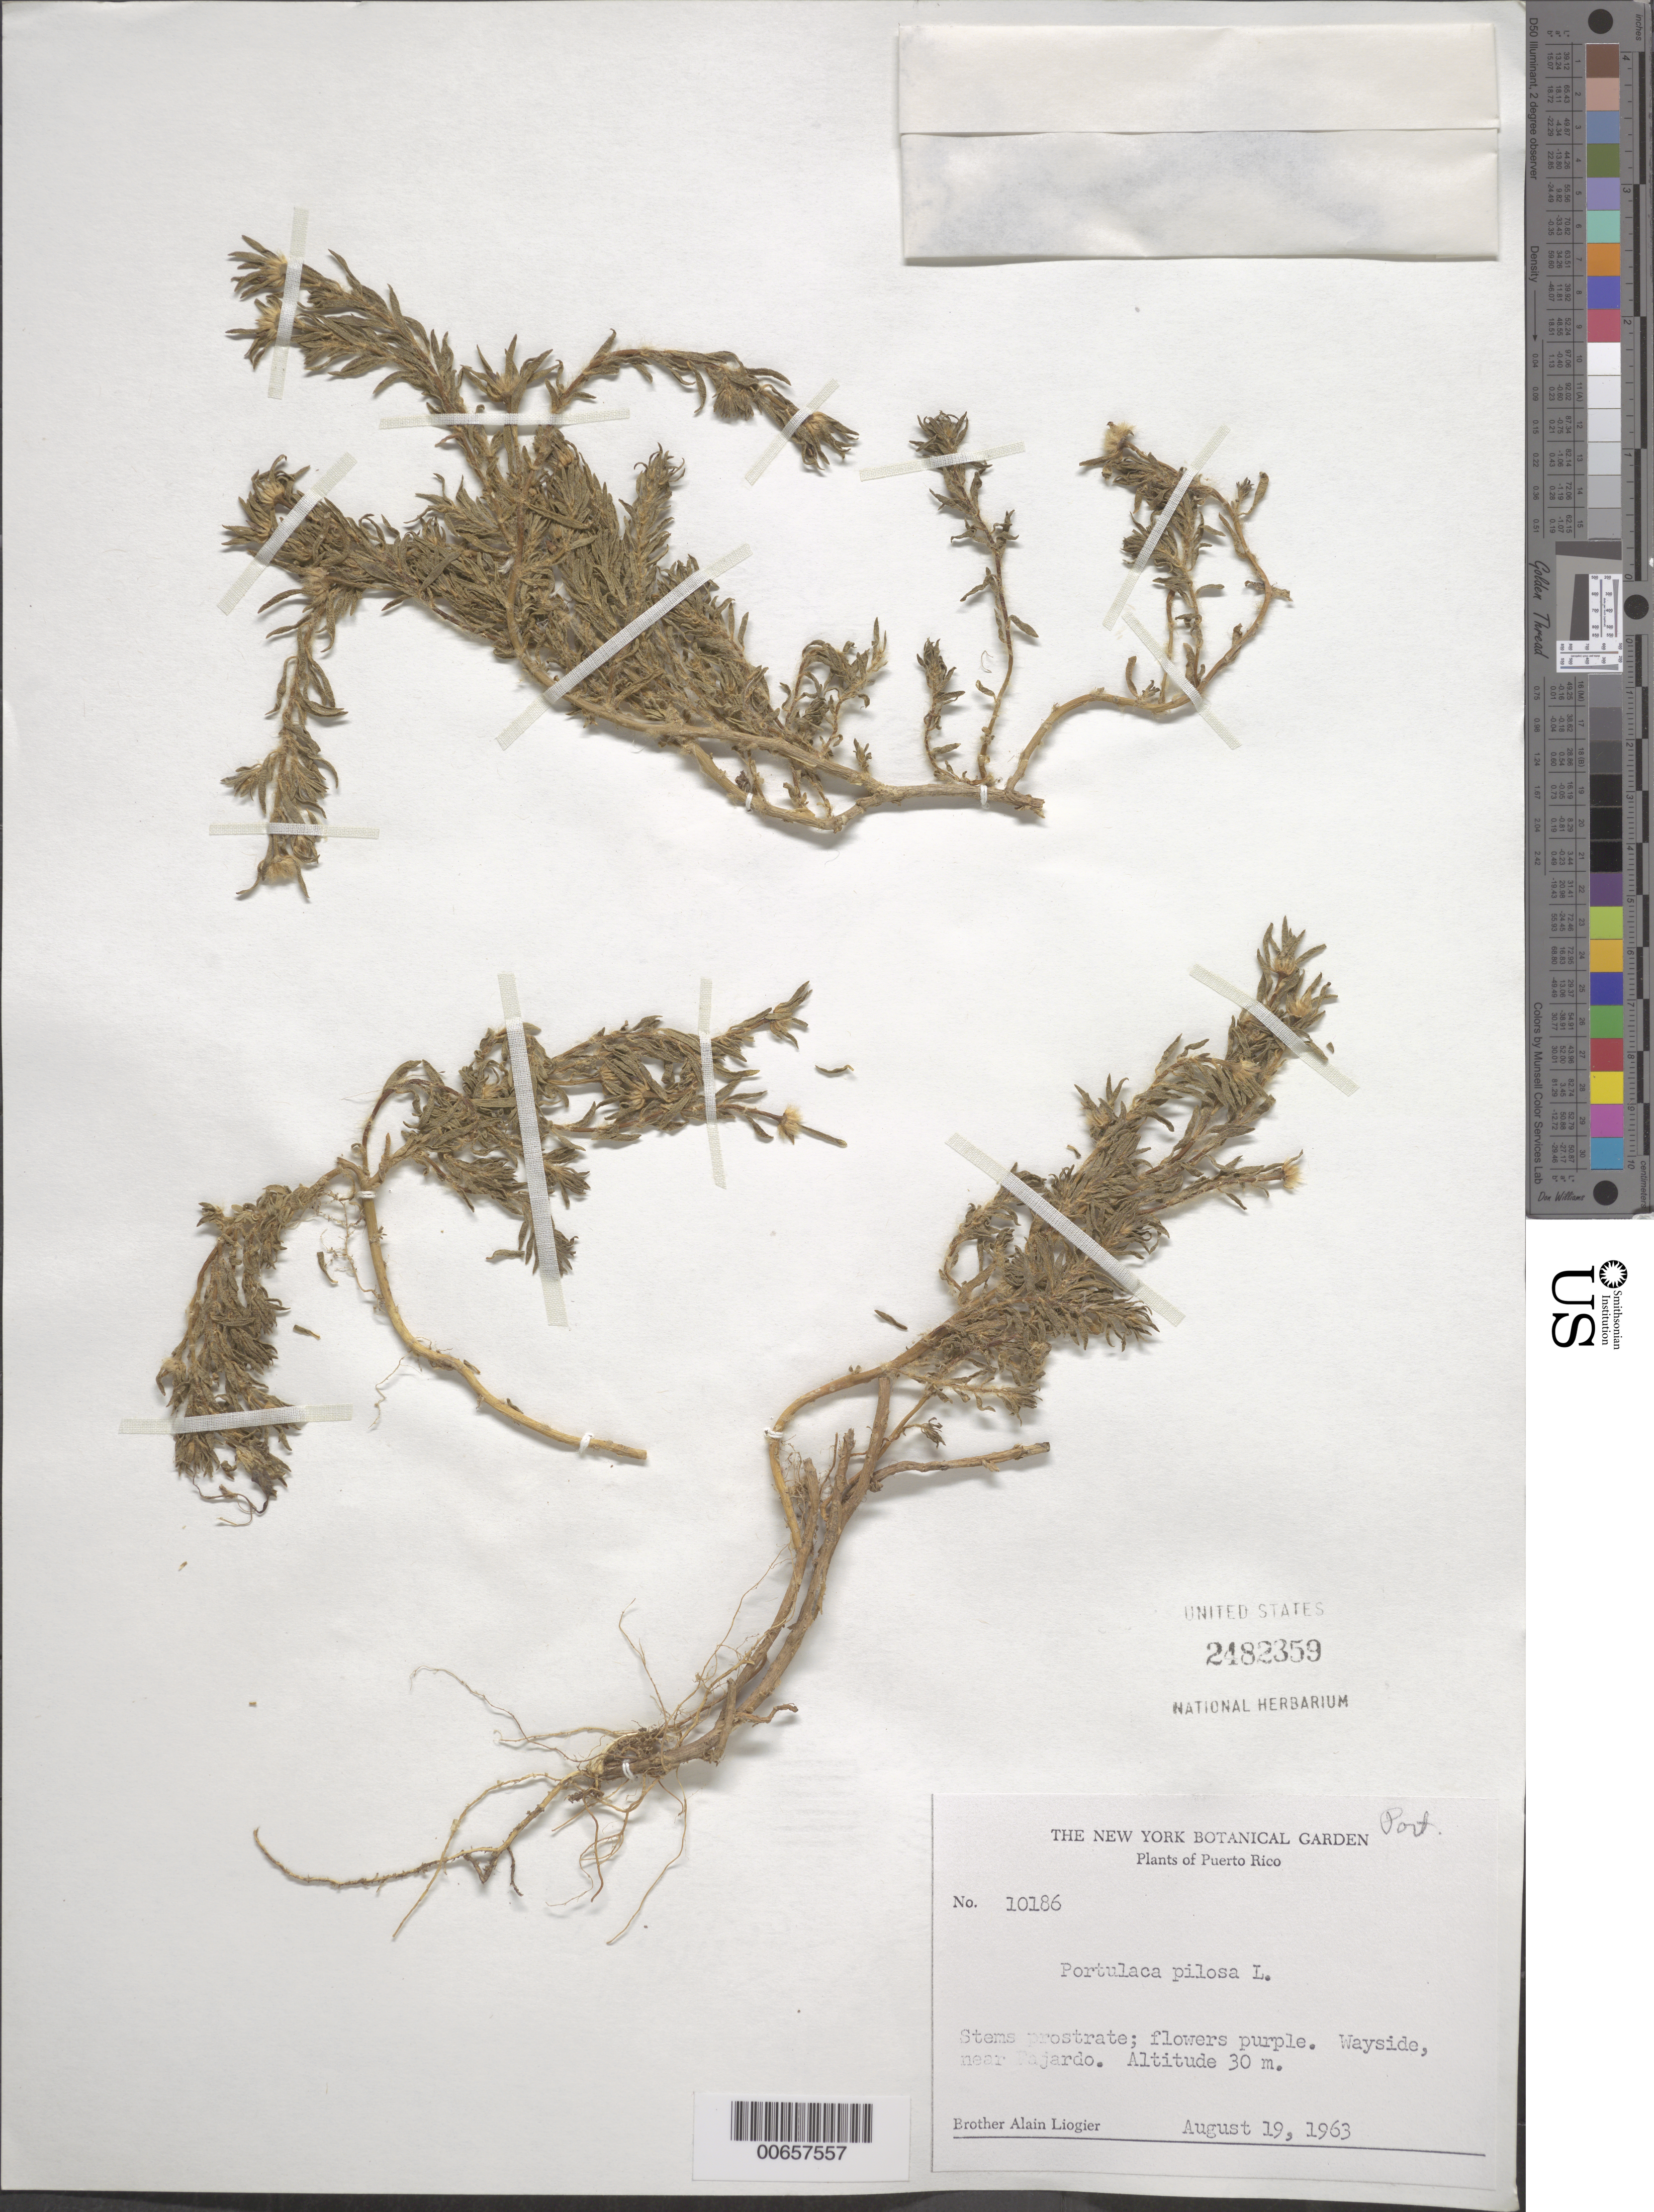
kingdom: Plantae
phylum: Tracheophyta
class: Magnoliopsida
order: Caryophyllales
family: Portulacaceae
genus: Portulaca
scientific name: Portulaca pilosa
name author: L.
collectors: A. H. Liogier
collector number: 10186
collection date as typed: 19 Aug 1963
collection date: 1963-08-19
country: Puerto Rico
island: Greater Antilles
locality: Wayside, near Fajardo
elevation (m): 30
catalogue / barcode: US 2482359